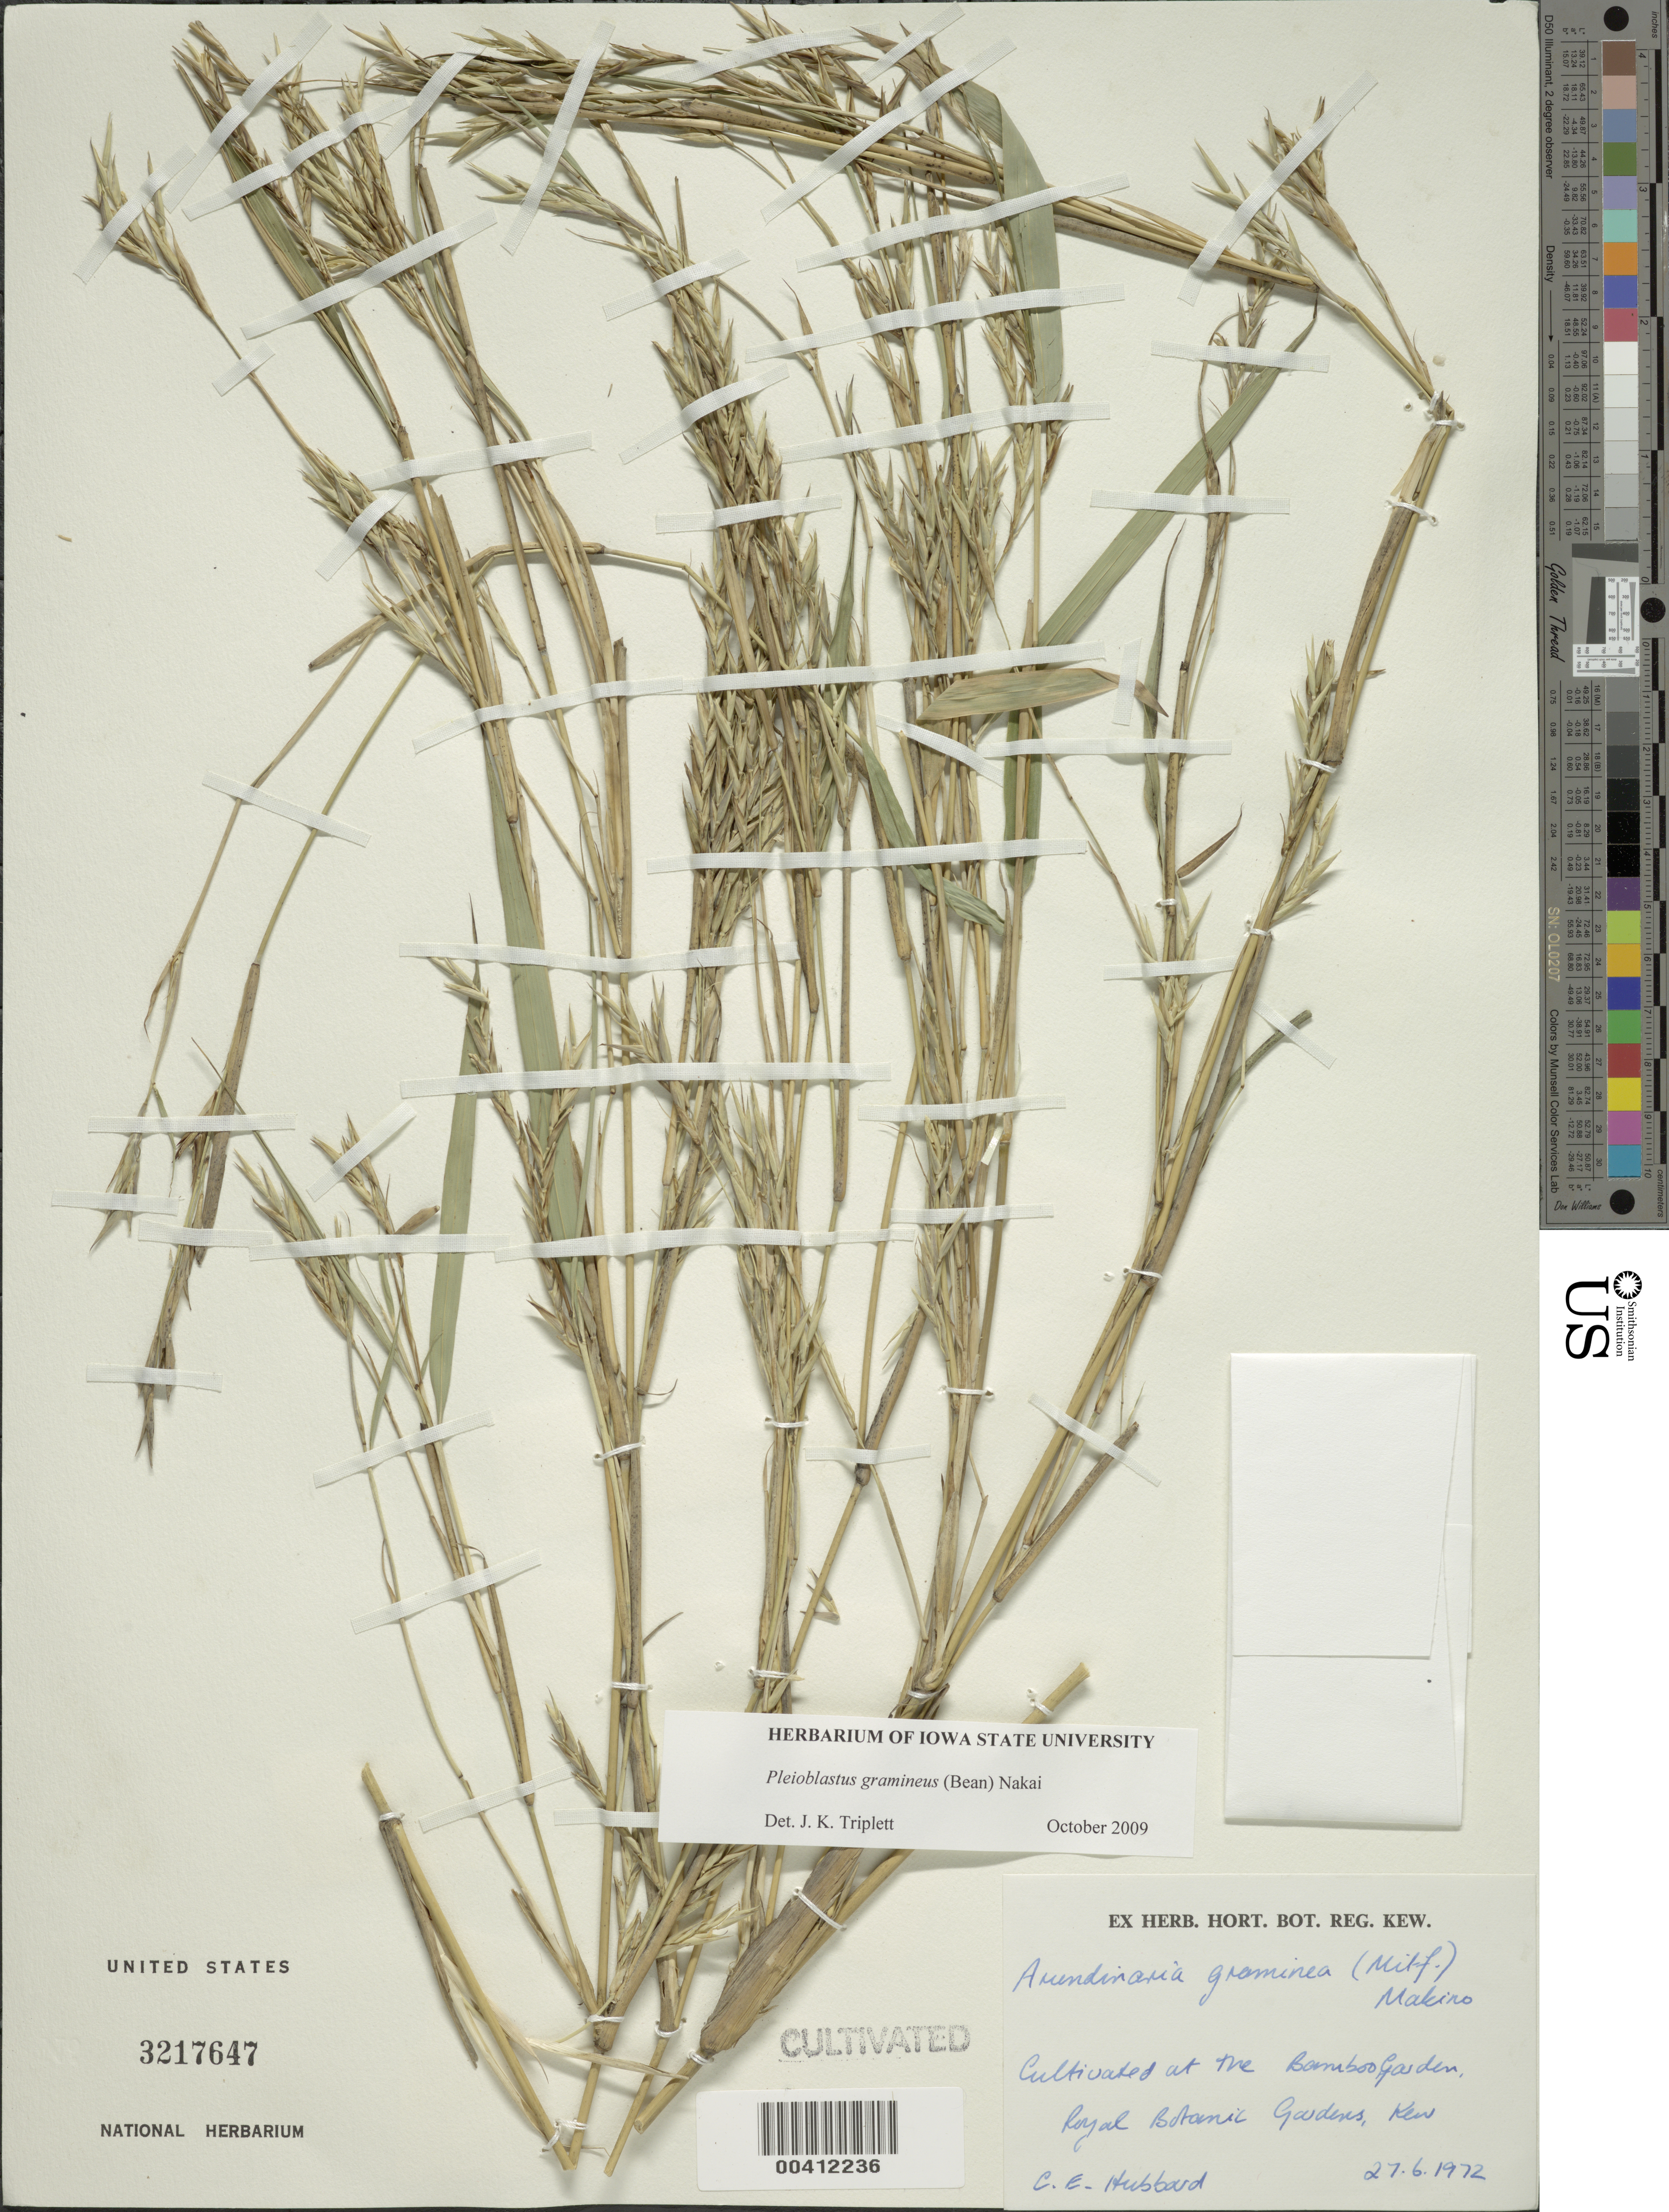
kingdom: Plantae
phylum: Tracheophyta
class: Liliopsida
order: Poales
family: Poaceae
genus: Pleioblastus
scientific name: Pleioblastus gramineus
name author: (Bean) Nakai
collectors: C. E. Hubbard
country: United Kingdom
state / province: England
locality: Royal Boitanical Gardens, KEW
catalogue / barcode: US 3217647